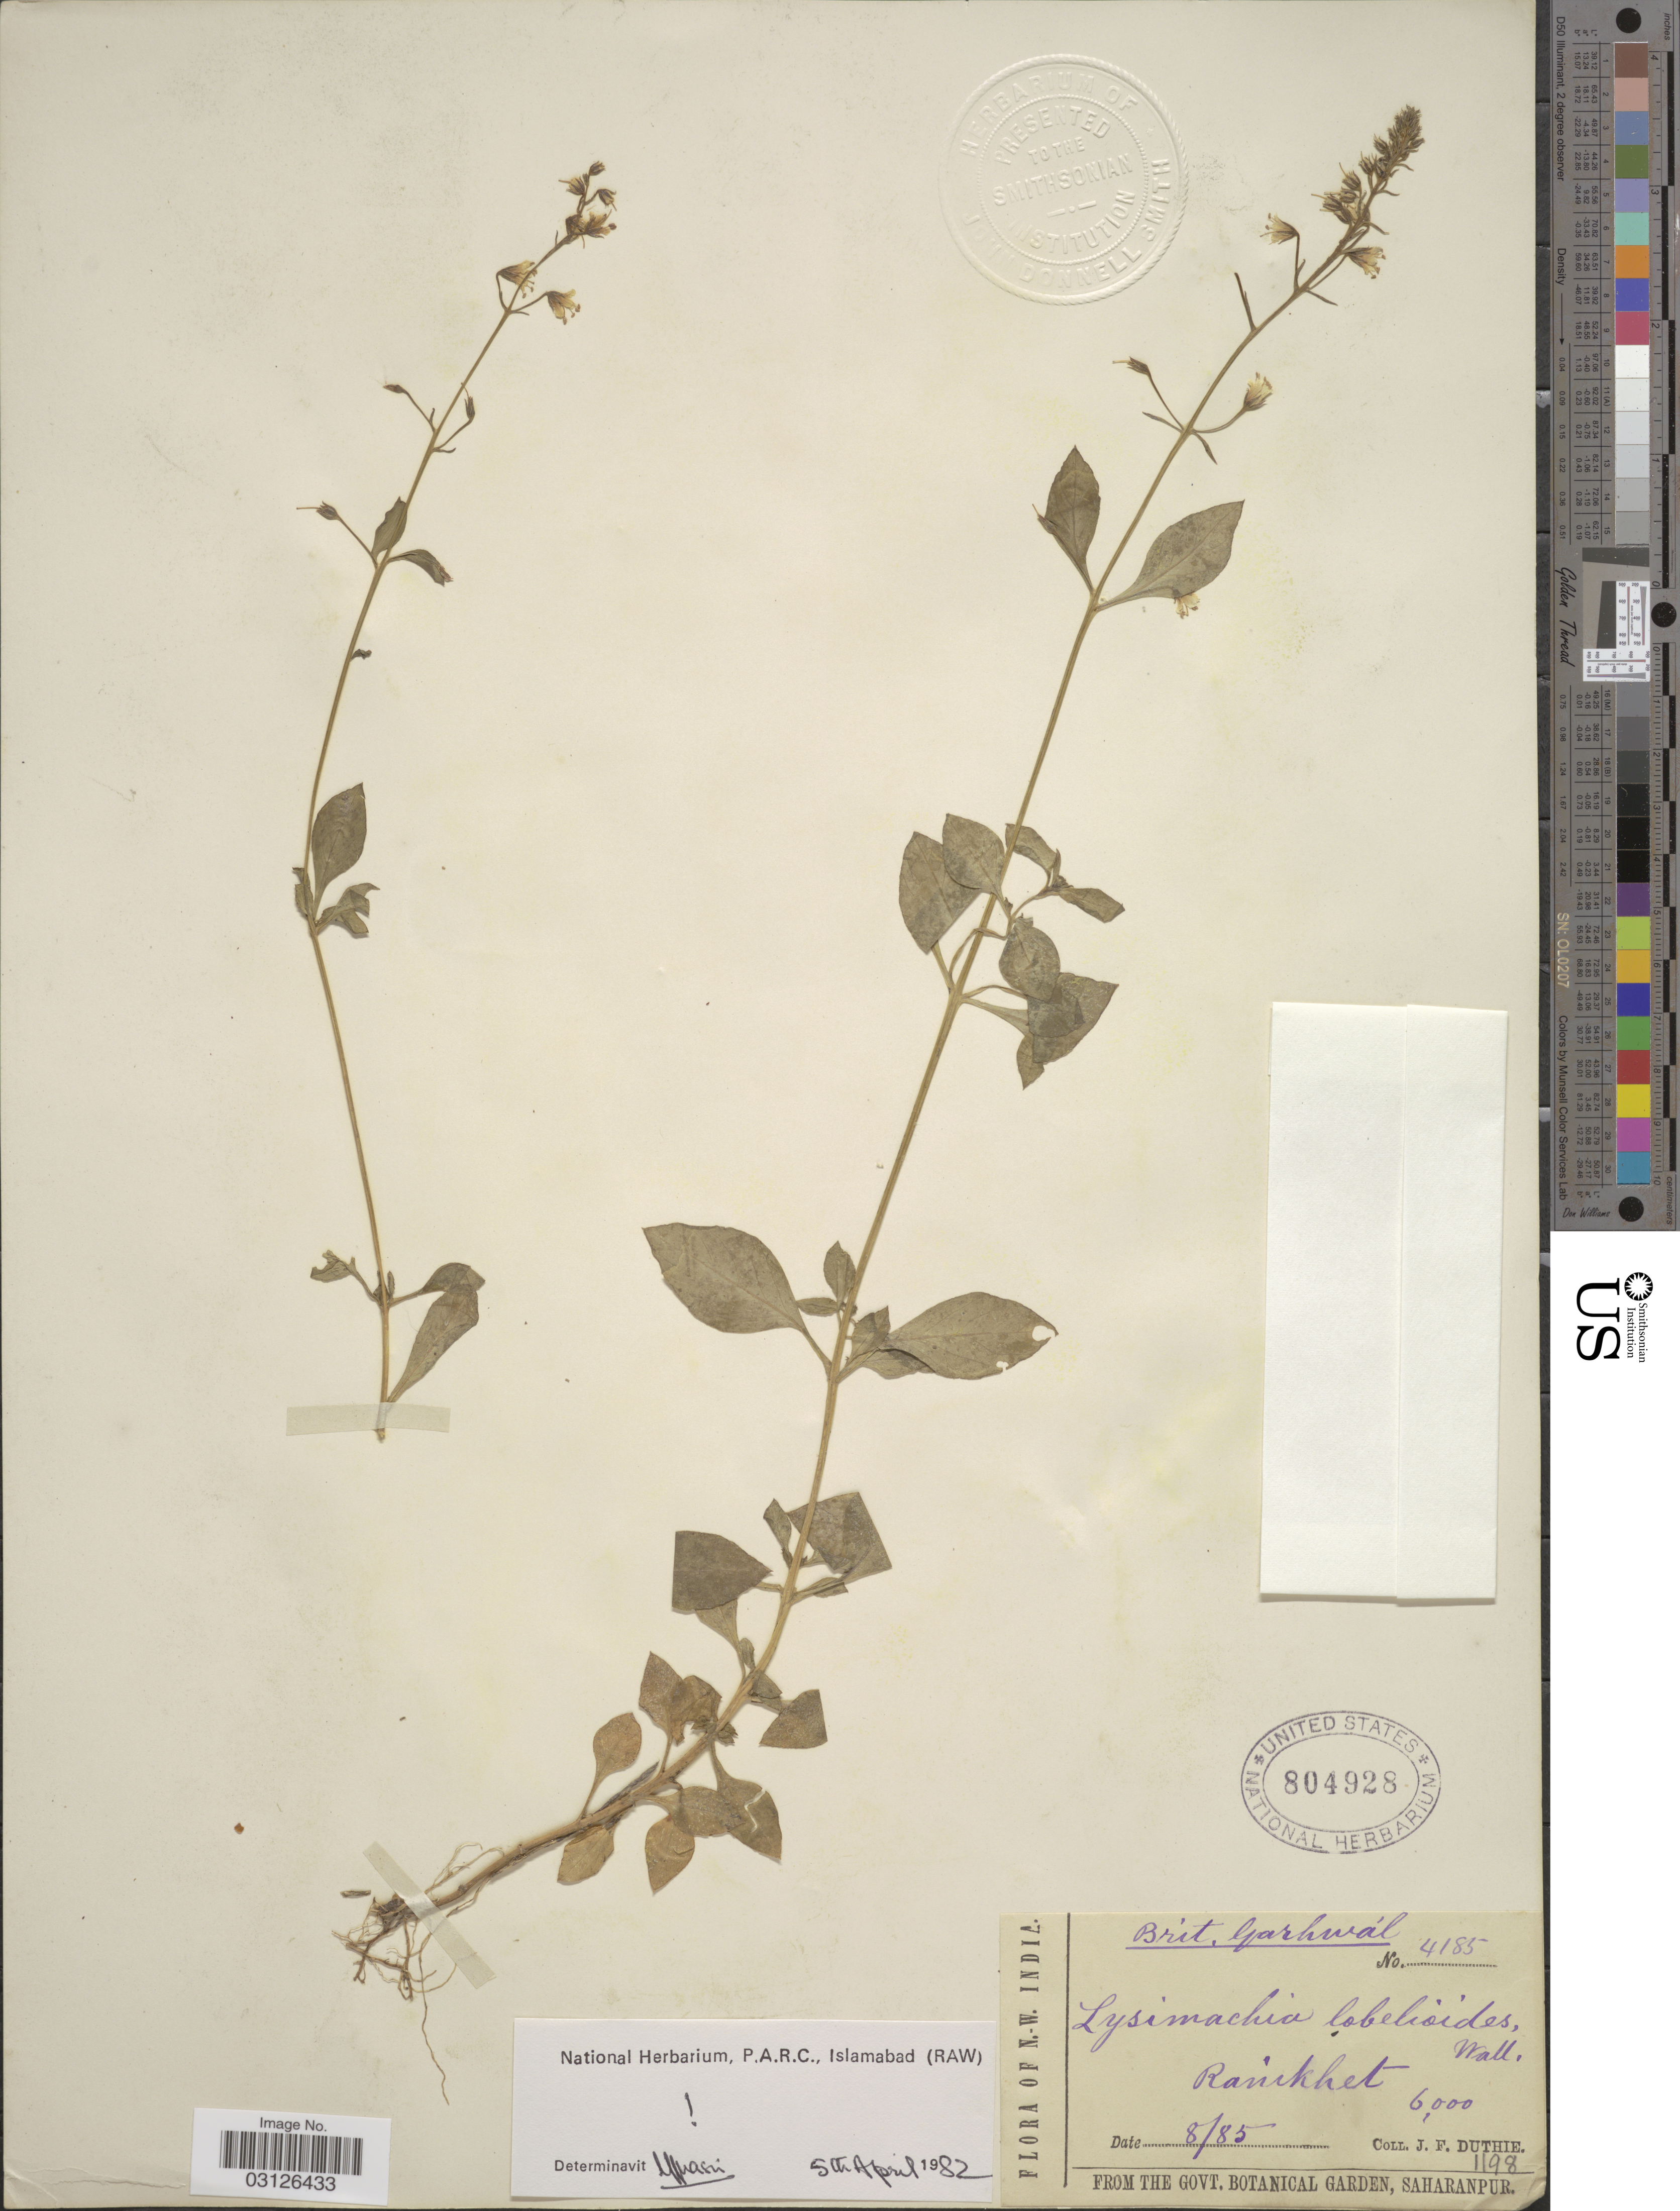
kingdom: Plantae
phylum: Tracheophyta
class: Magnoliopsida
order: Ericales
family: Primulaceae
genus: Lysimachia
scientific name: Lysimachia lobelioides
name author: Wall.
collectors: J. F. Duthie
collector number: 4185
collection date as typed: Transcribed d/m/y: /8/85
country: India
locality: N.W. India. Brit. Garhwál [unsure placement] Rámkhet.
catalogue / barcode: US 804928